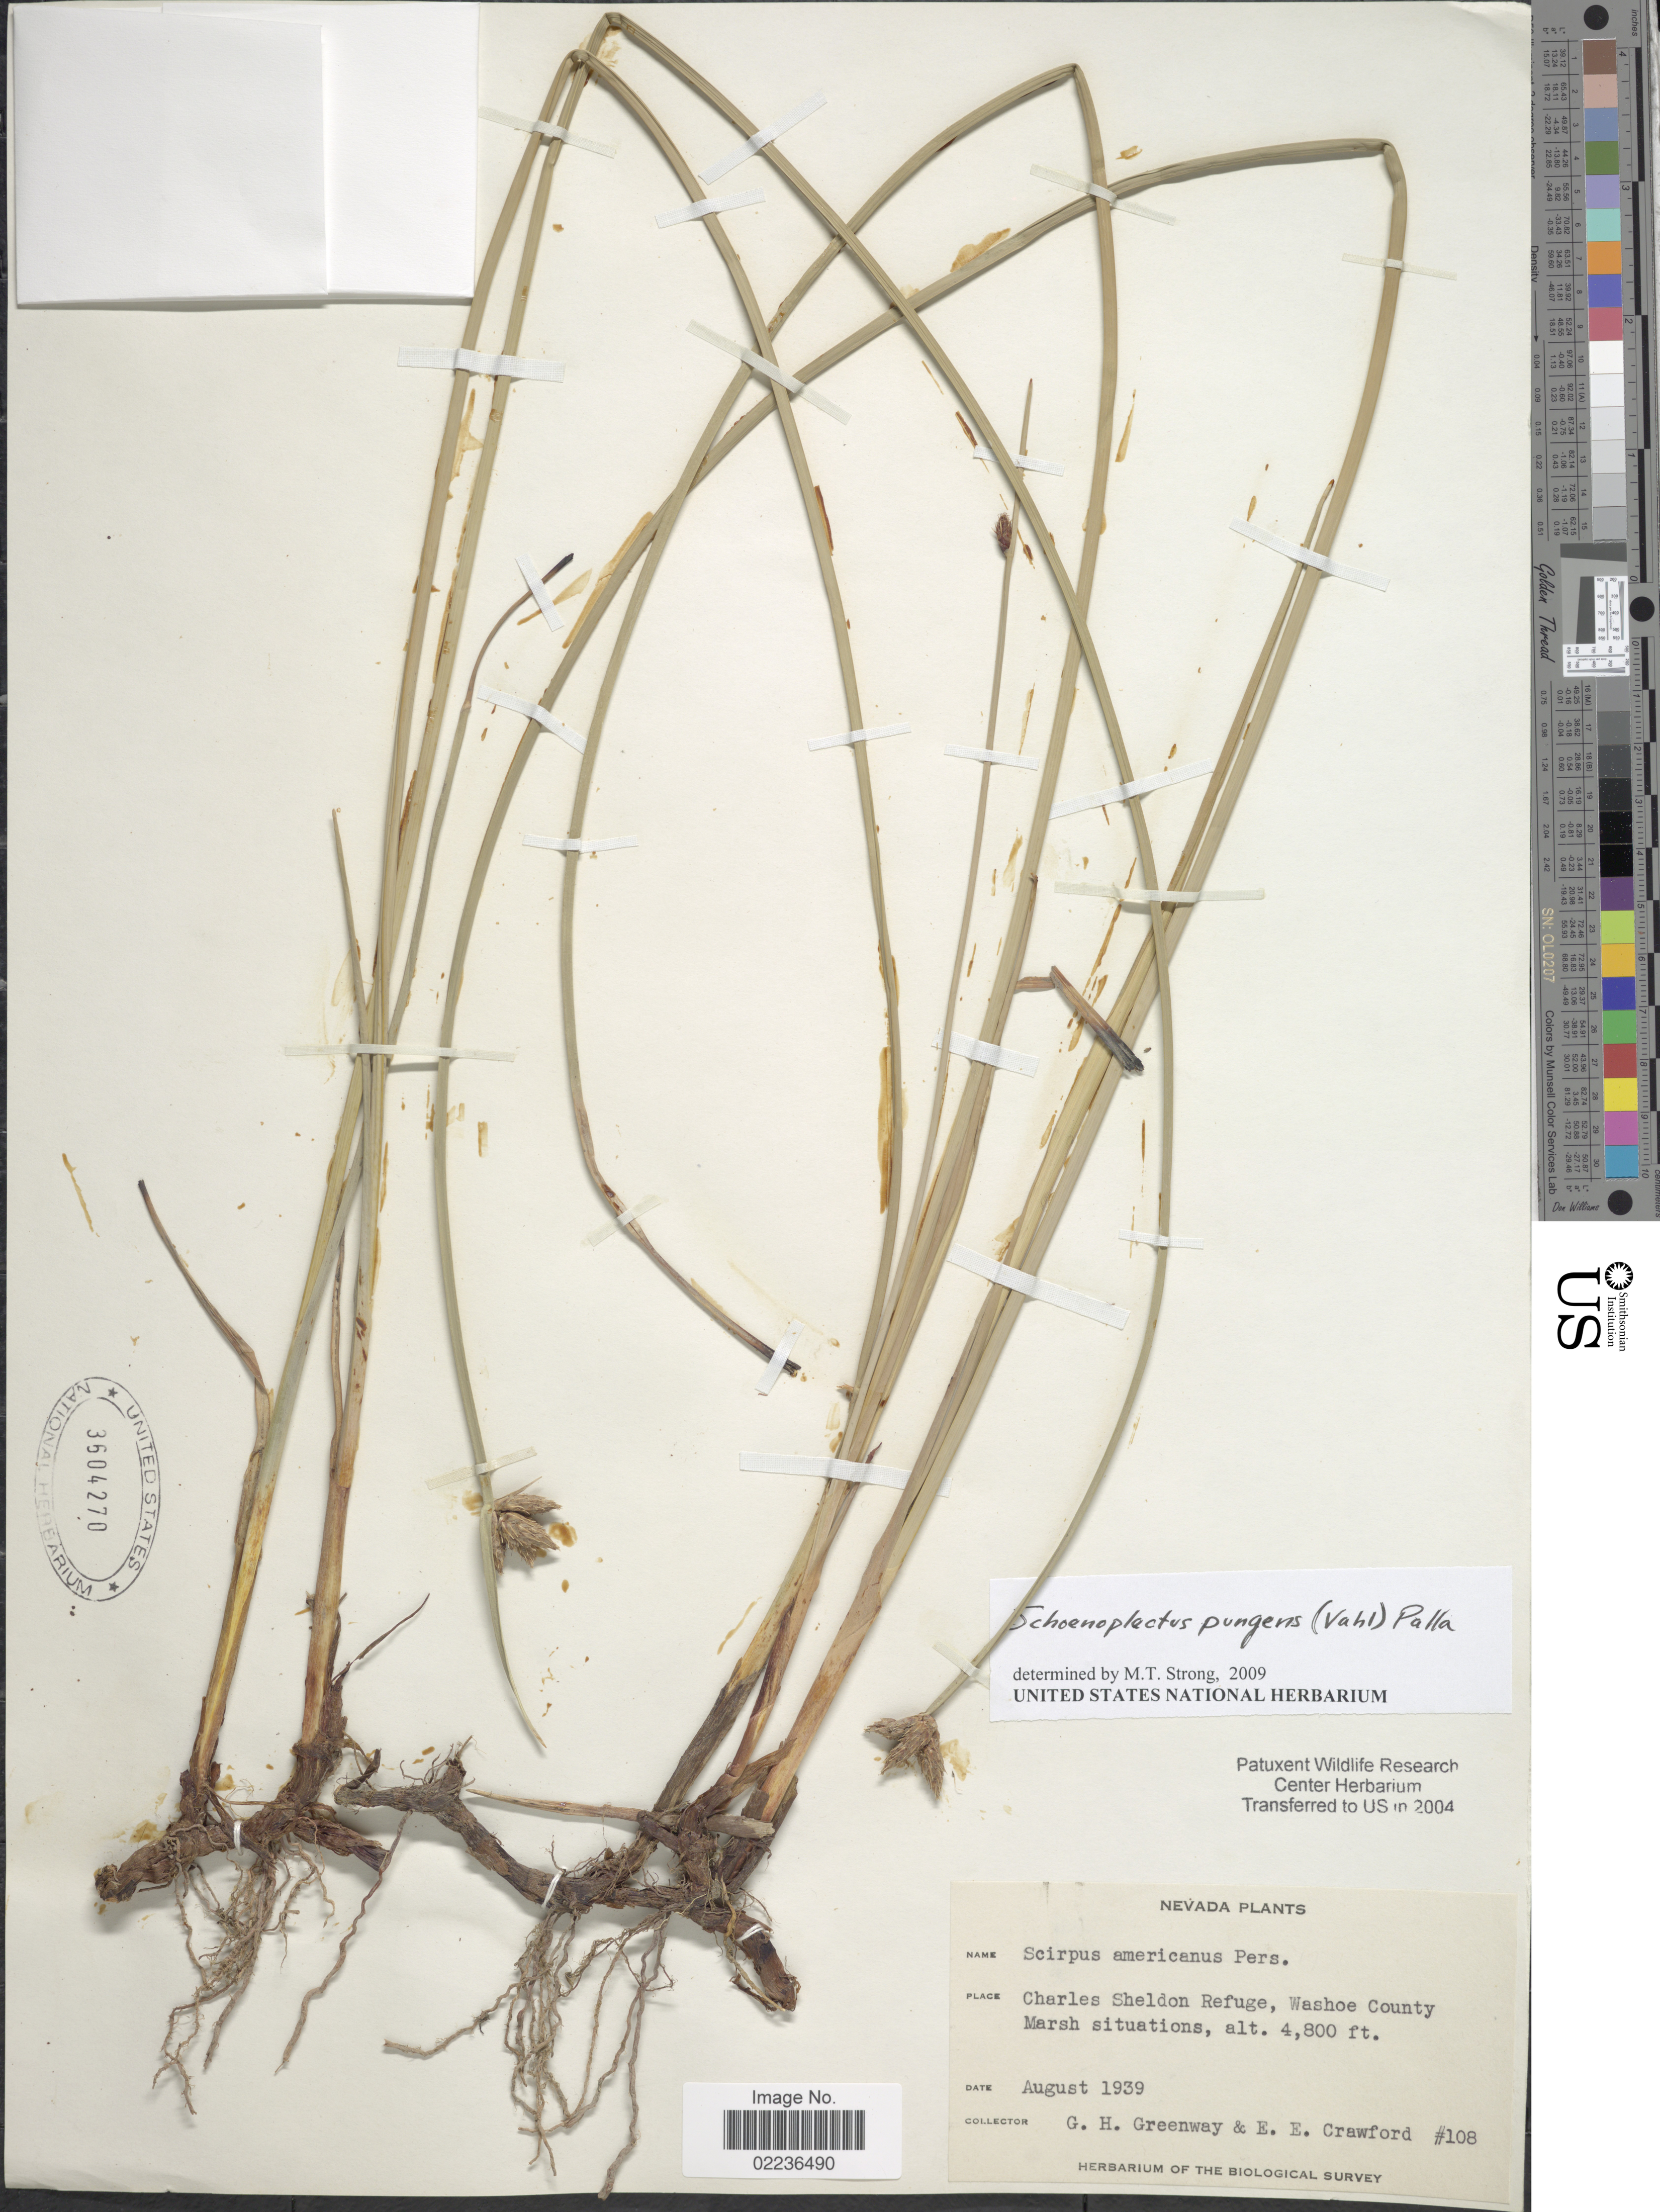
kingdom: Plantae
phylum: Tracheophyta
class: Liliopsida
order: Poales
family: Cyperaceae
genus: Schoenoplectus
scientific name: Schoenoplectus pungens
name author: (Vahl) Palla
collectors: G. Greenway & E. Crawford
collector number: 108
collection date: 1939-08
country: United States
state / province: Nevada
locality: Charles Sheldon Refuge, Washoe County, Marsh situtations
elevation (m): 1463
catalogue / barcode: US 3604270